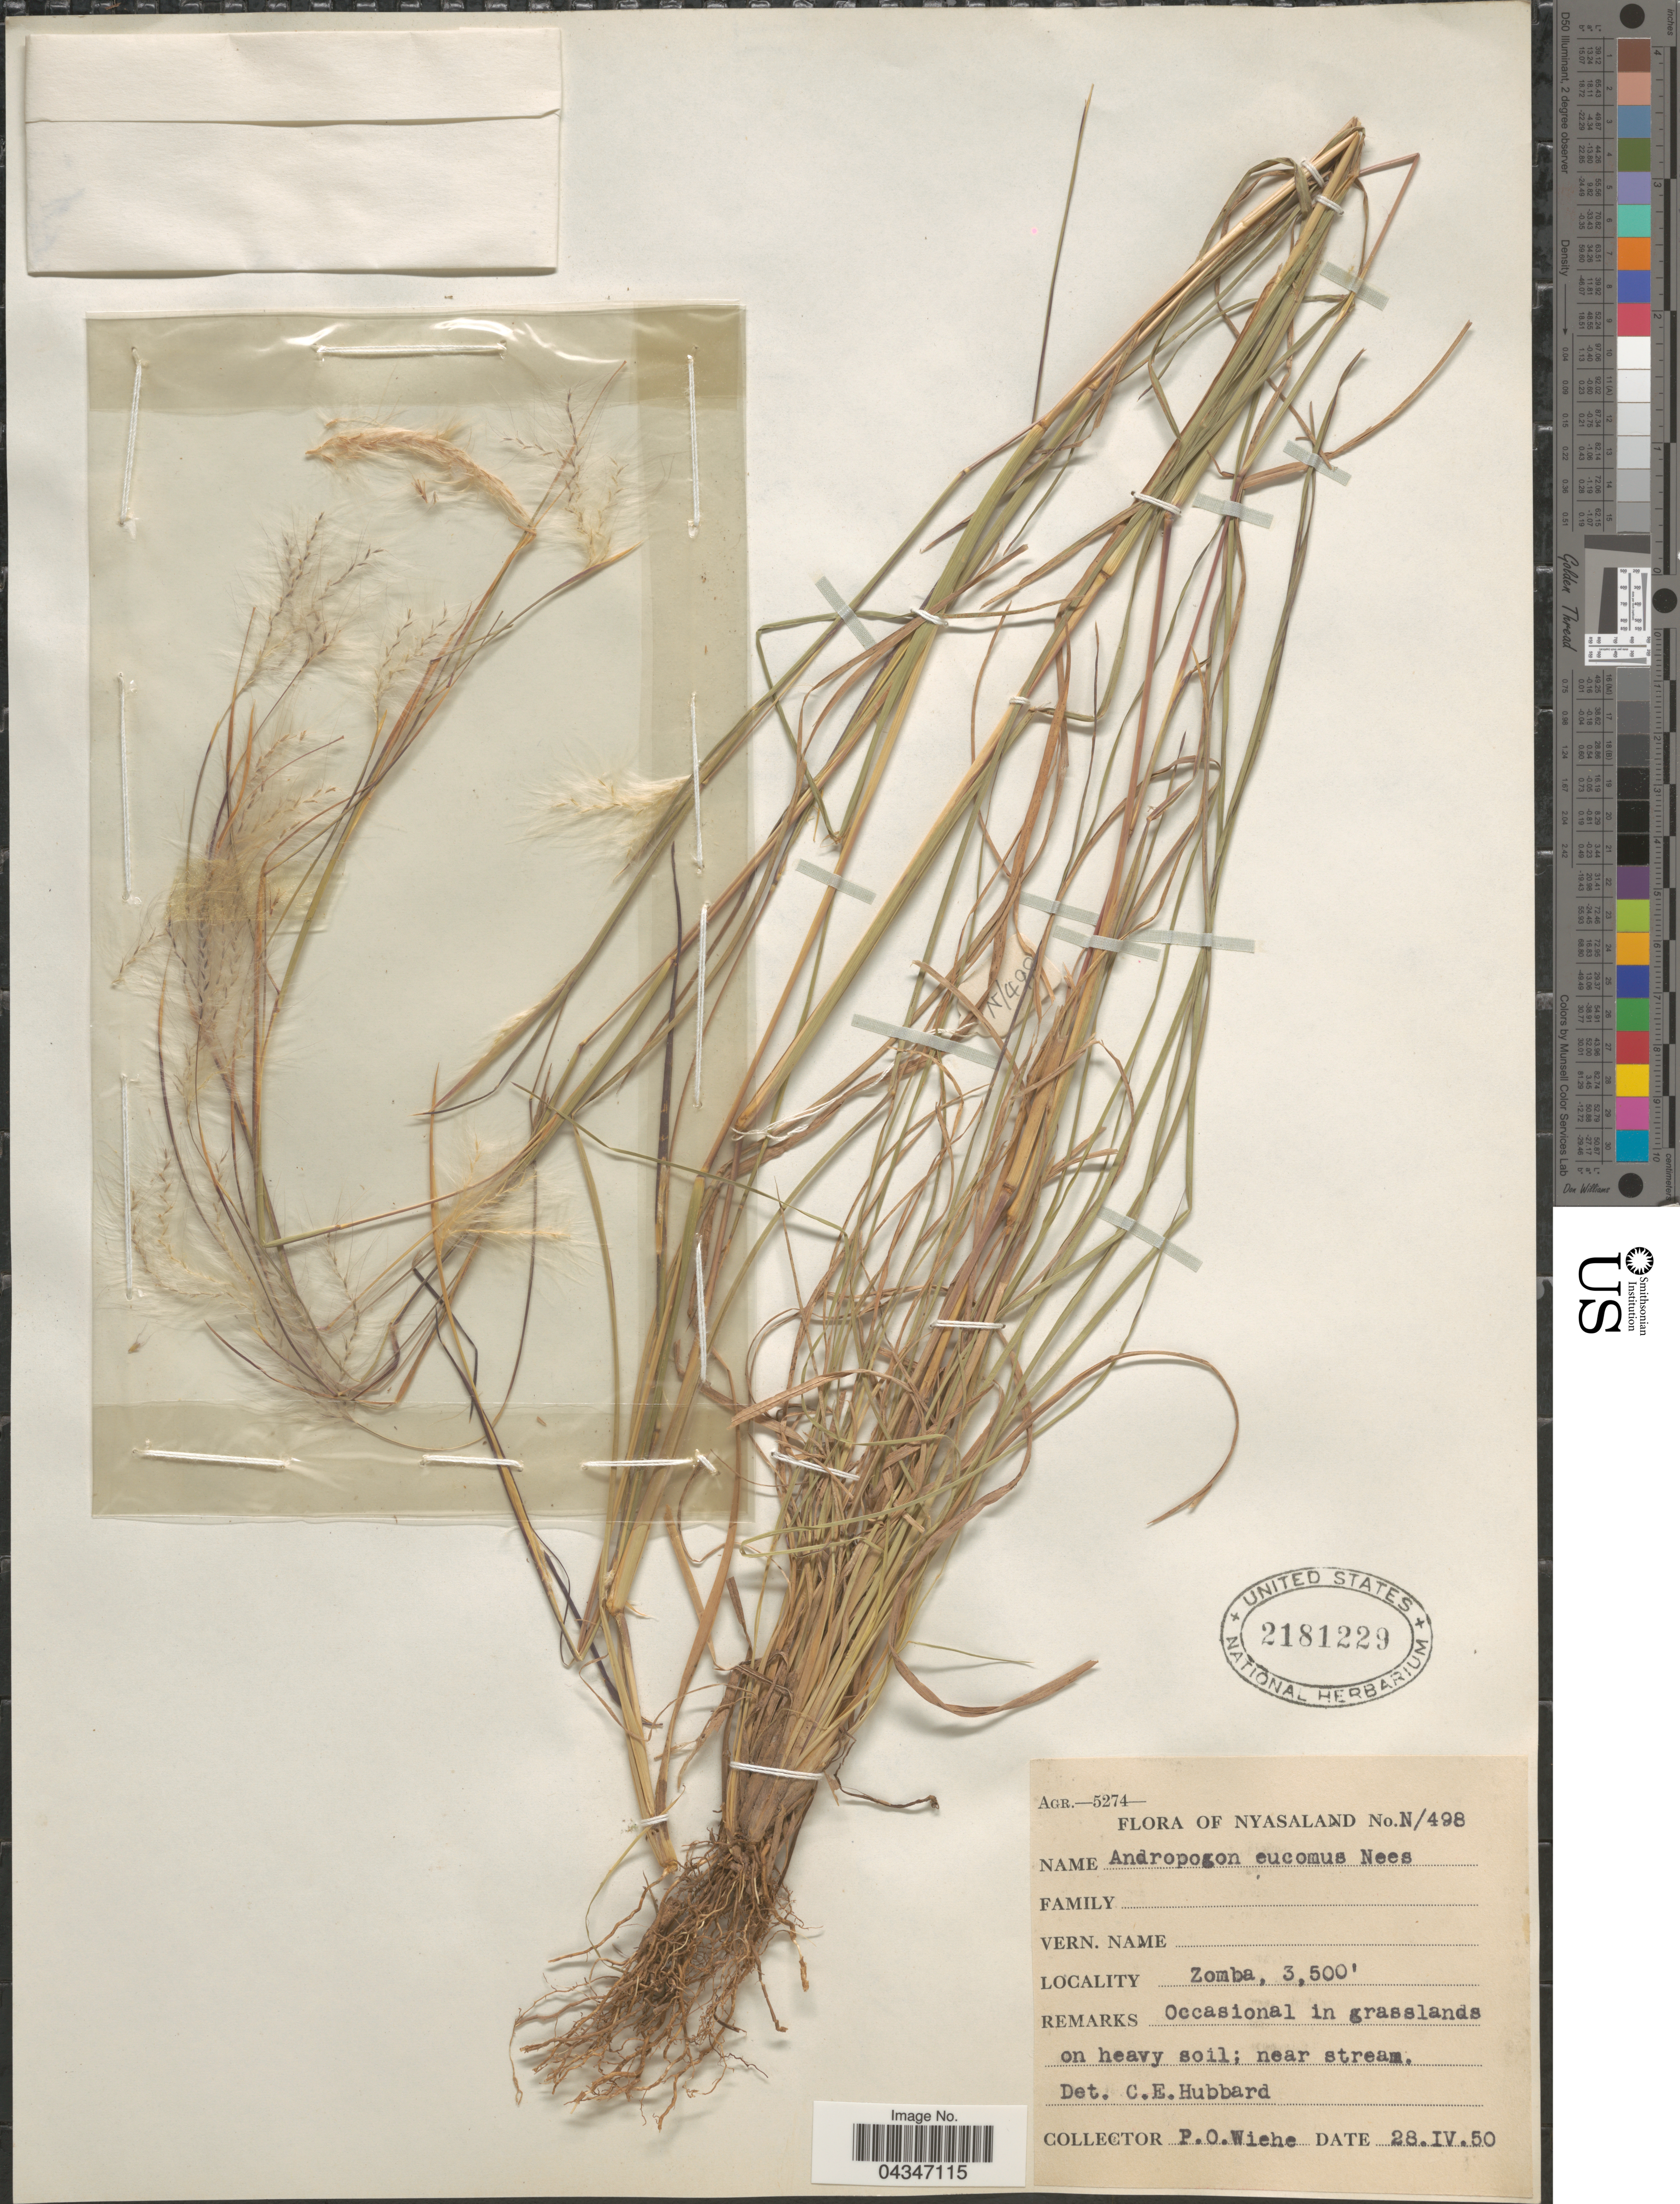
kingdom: Plantae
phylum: Tracheophyta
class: Liliopsida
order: Poales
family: Poaceae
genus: Andropogon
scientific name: Andropogon eucomus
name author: Nees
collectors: P. Wiehe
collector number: N/498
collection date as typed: Transcribed d/m/y: 28/4/50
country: Malawi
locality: Nyasaland. Zomba.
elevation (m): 1067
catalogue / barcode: US 2181229